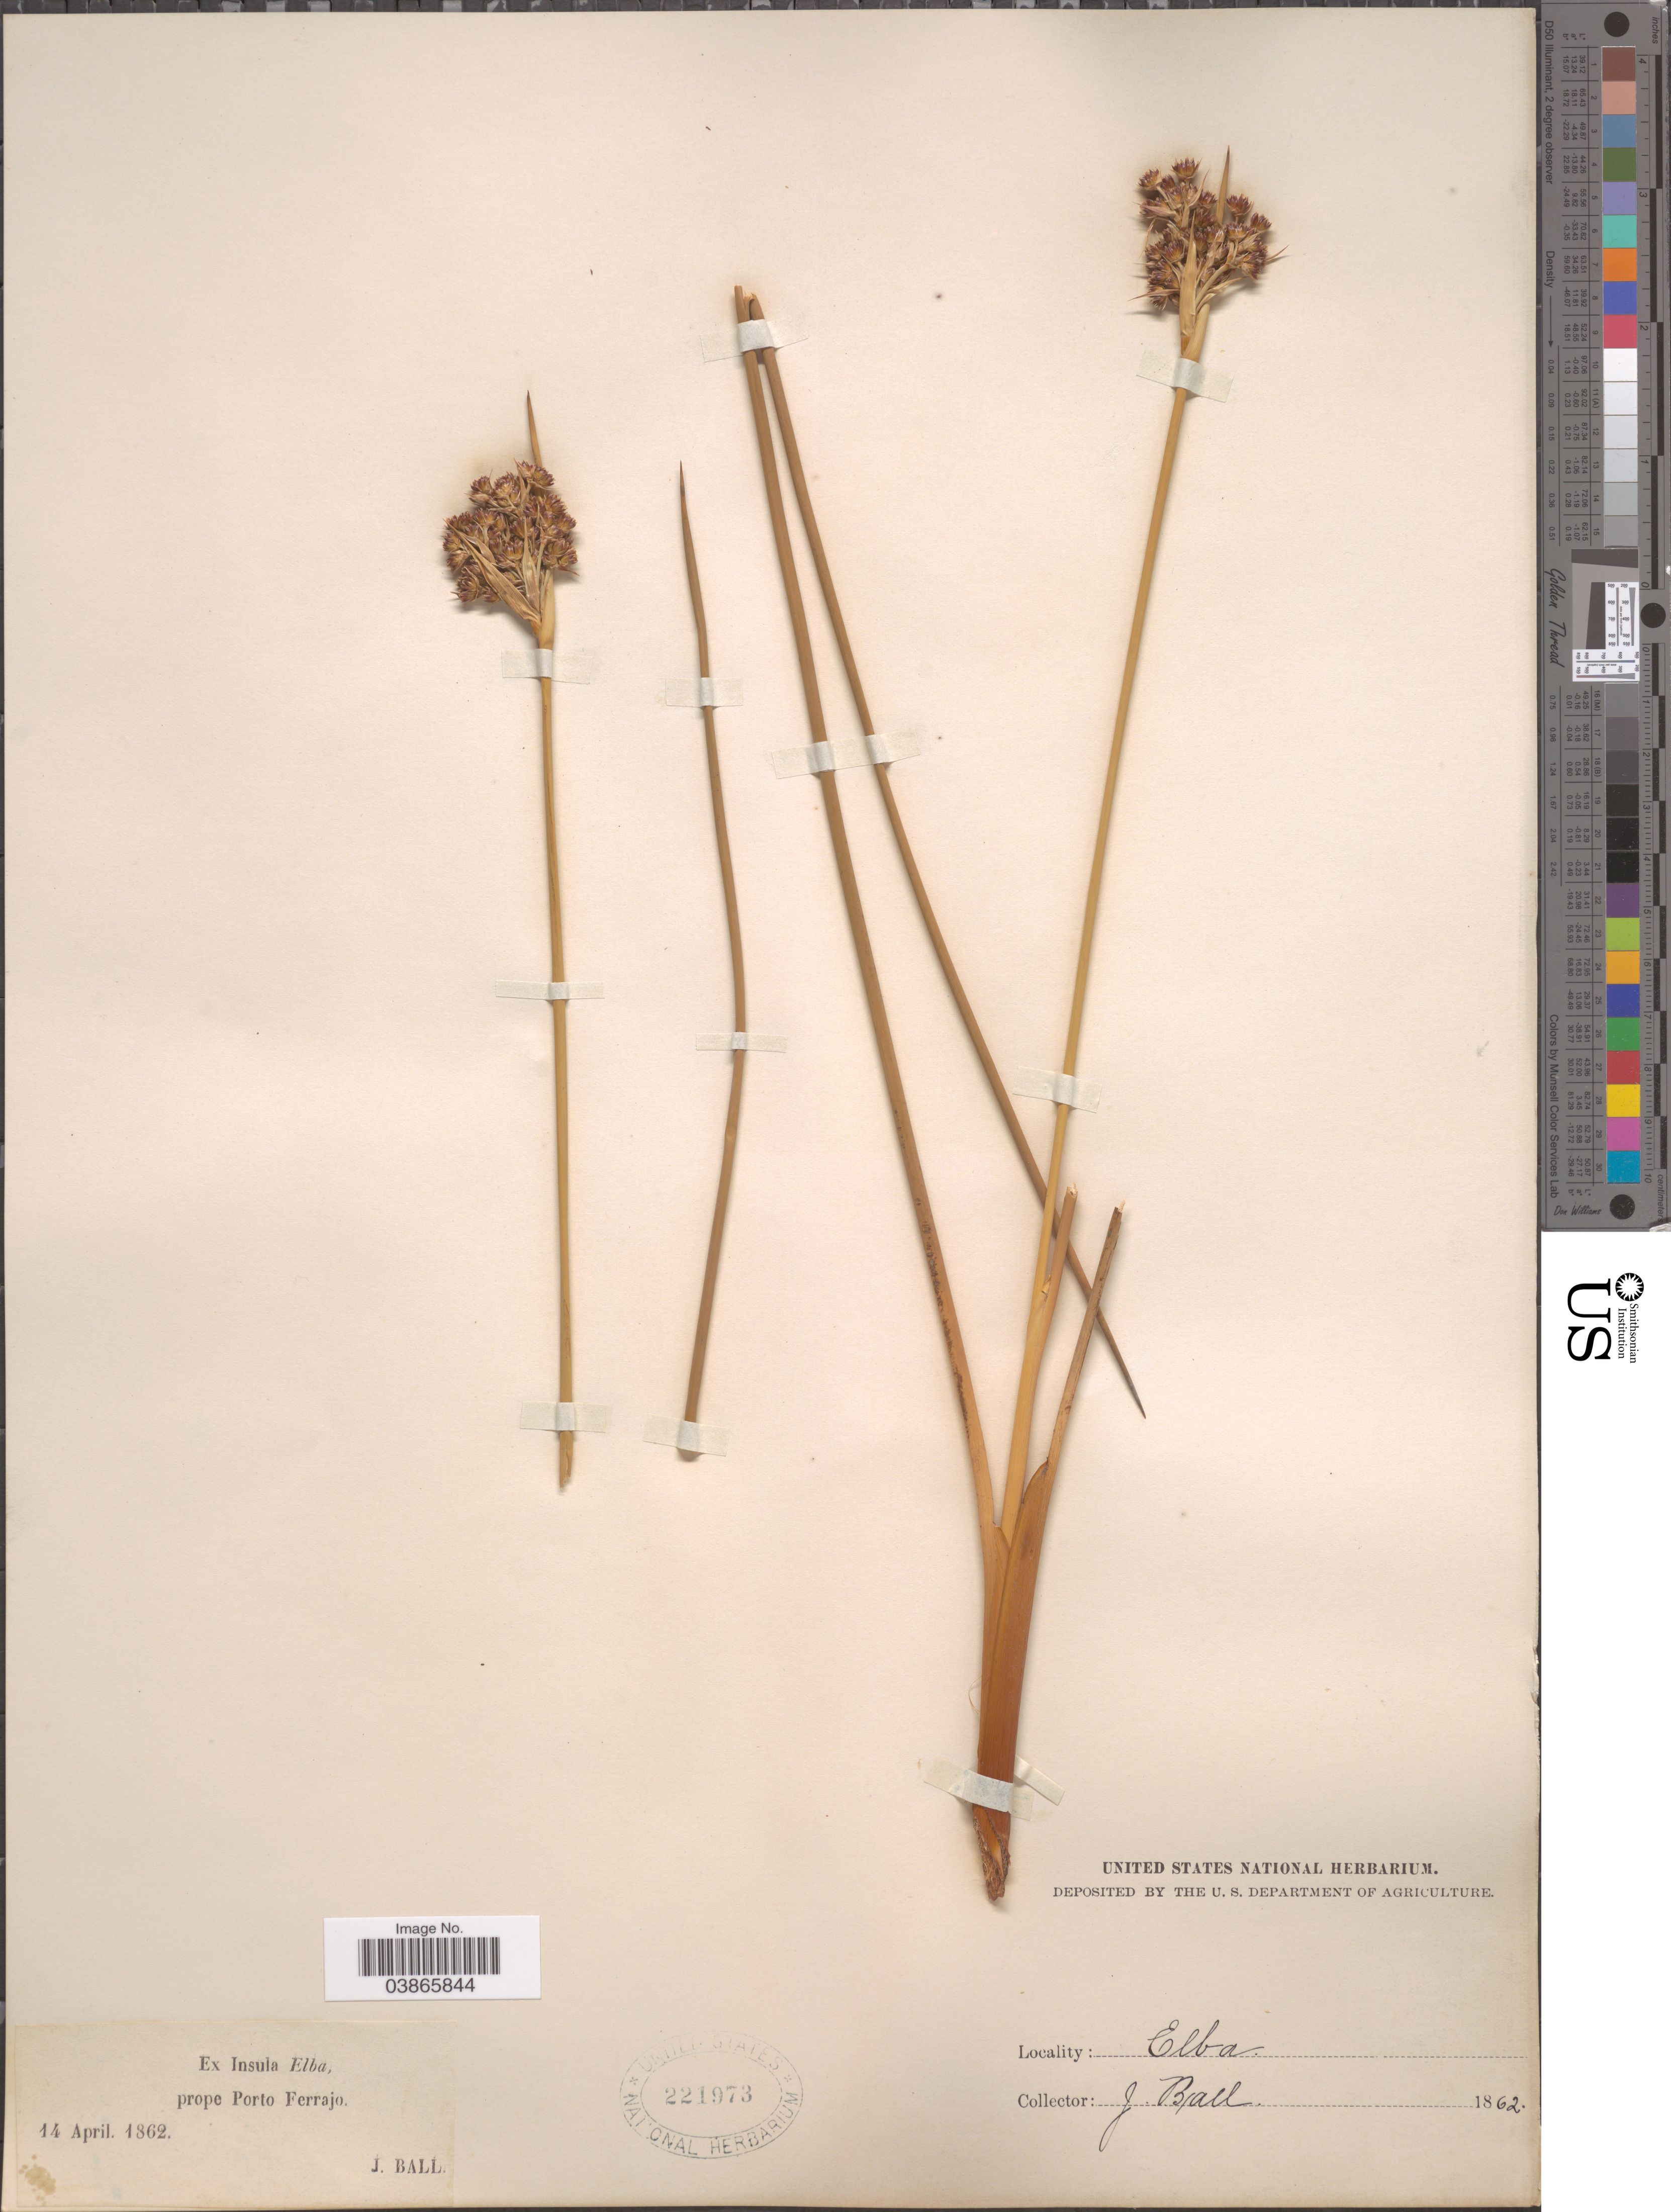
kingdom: Plantae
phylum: Tracheophyta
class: Liliopsida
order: Poales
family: Juncaceae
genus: Juncus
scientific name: Juncus sp.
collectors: J. Ball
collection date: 1862-04-14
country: Italy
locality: Ex Insula Elba, prope Porto Ferrajo. Elba.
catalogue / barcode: US 221973